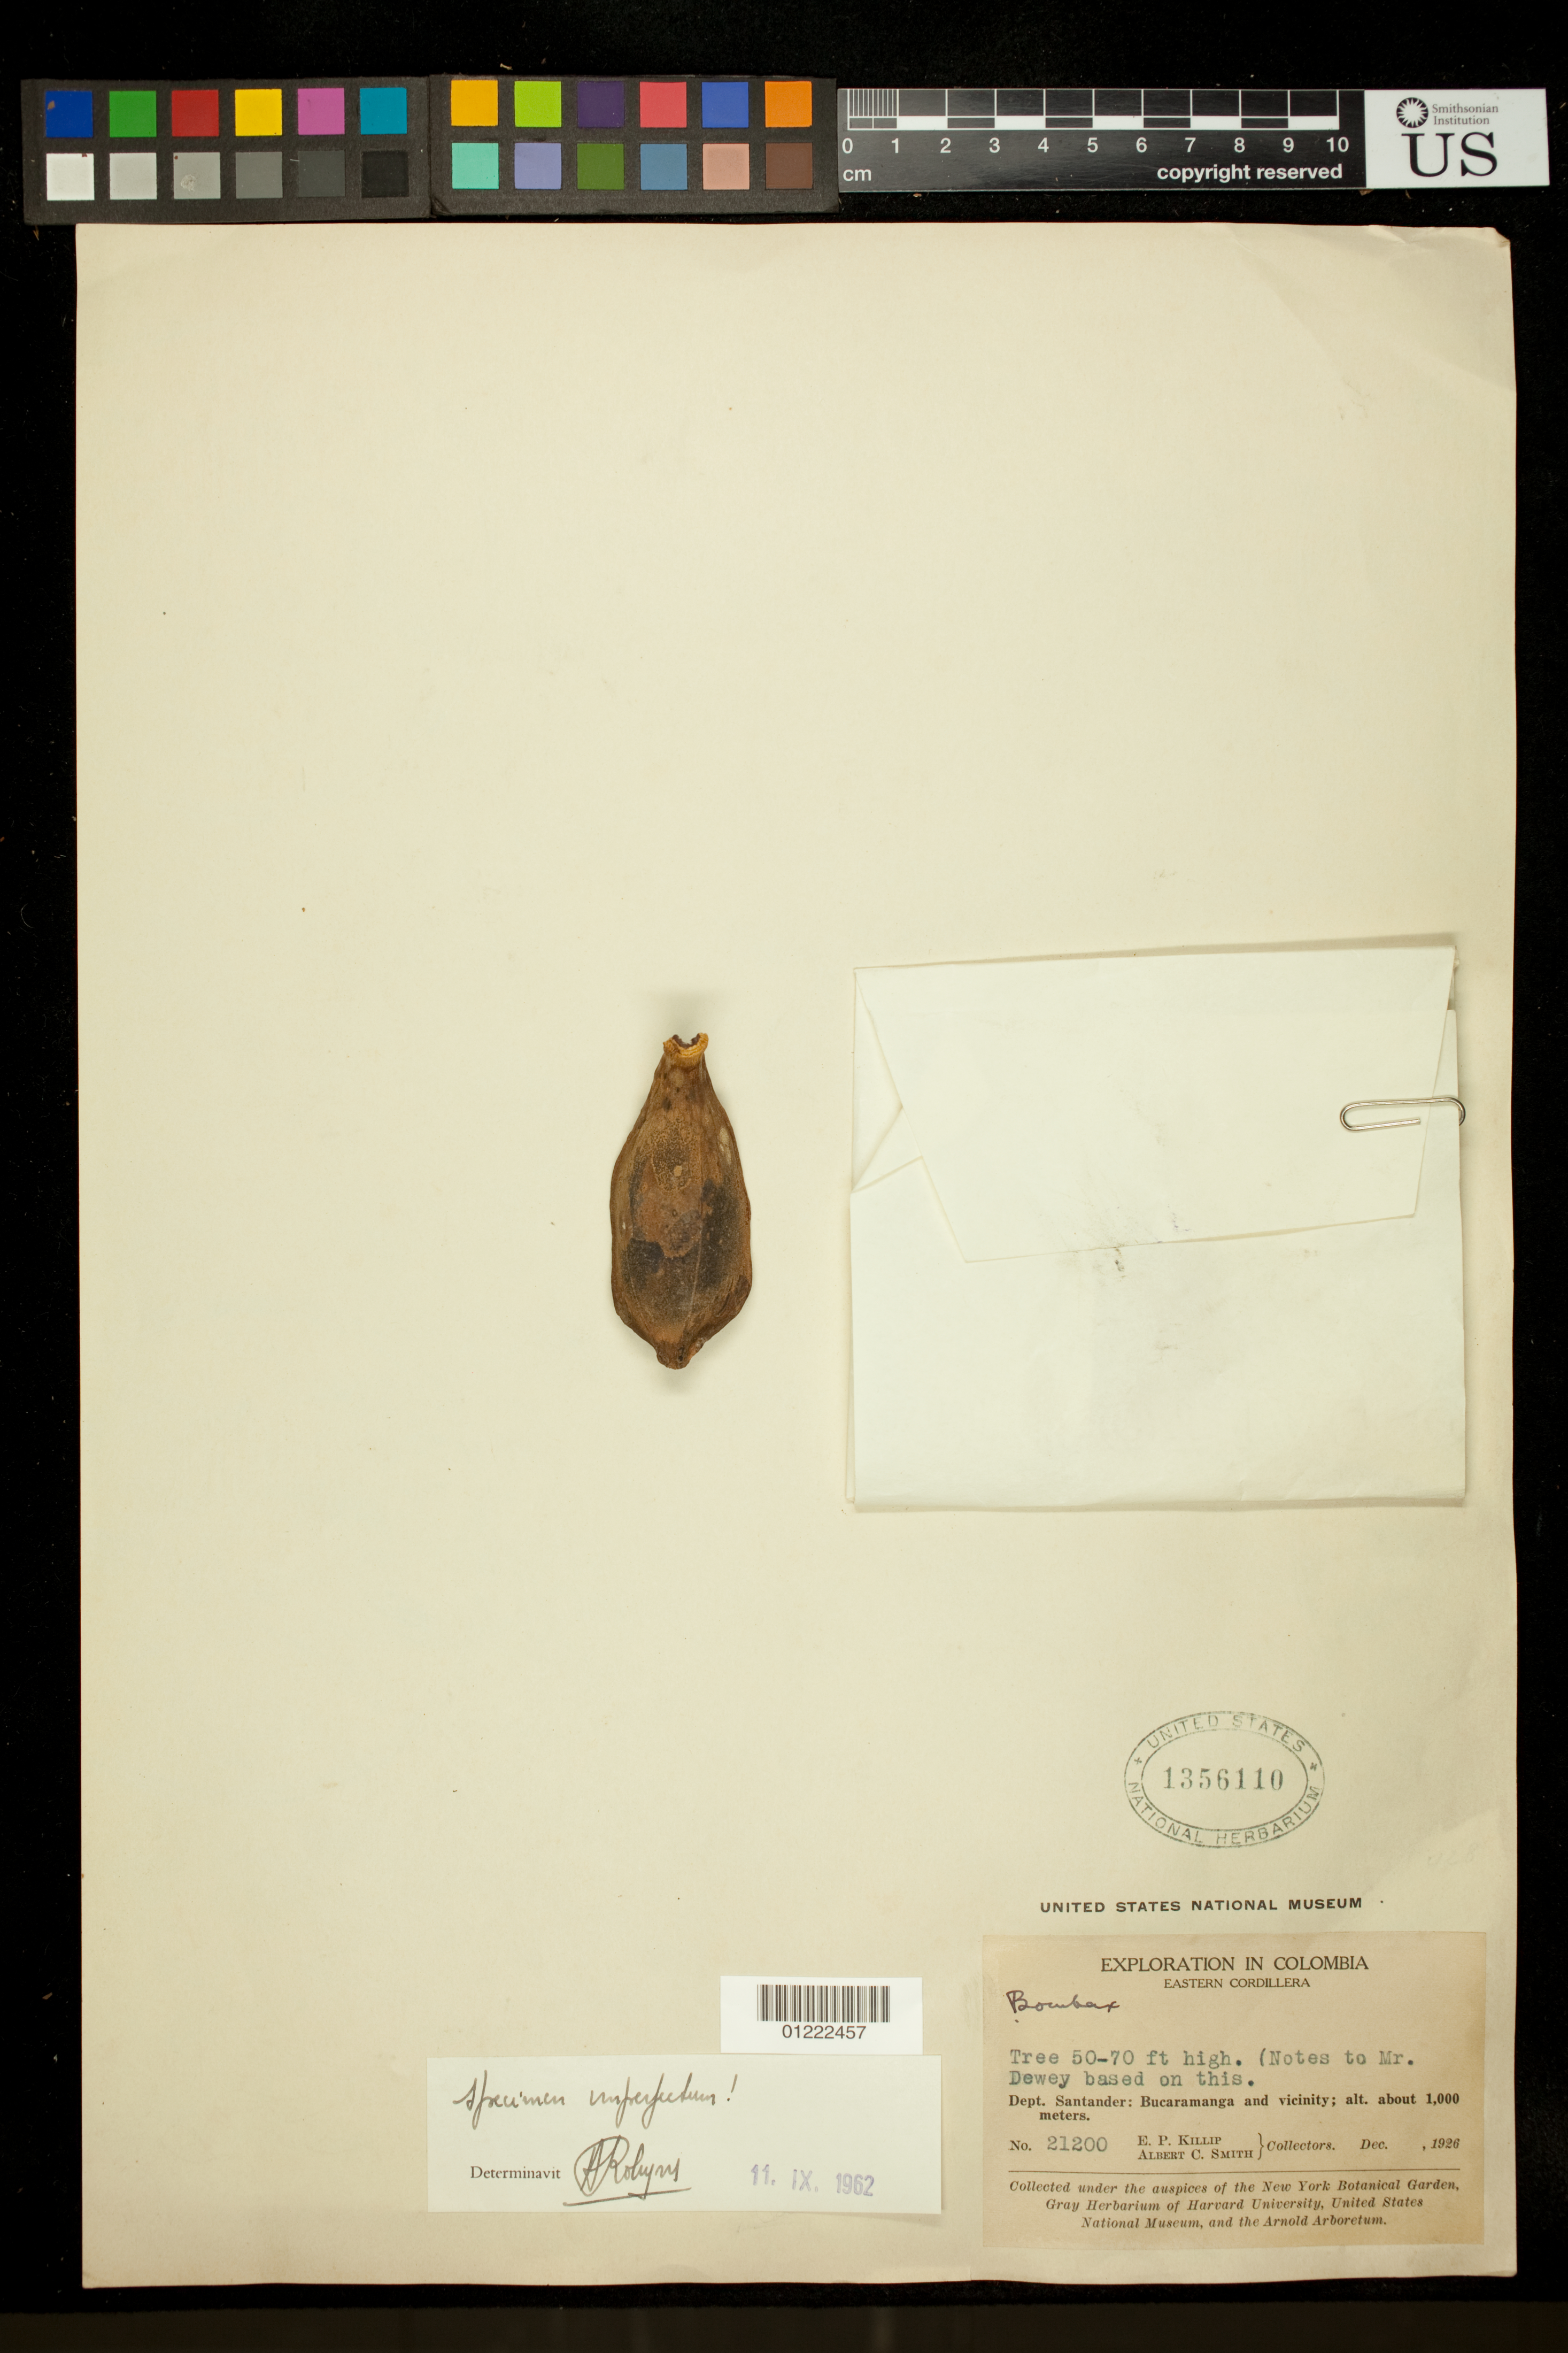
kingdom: Plantae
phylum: Tracheophyta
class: Magnoliopsida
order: Malvales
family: Malvaceae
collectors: E. P. Killip & A. C. Smith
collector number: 21200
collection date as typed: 1926-12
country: Colombia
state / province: Santander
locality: Dept. Santander: Bucaramanga and vicinity;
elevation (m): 1000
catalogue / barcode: US 1356110